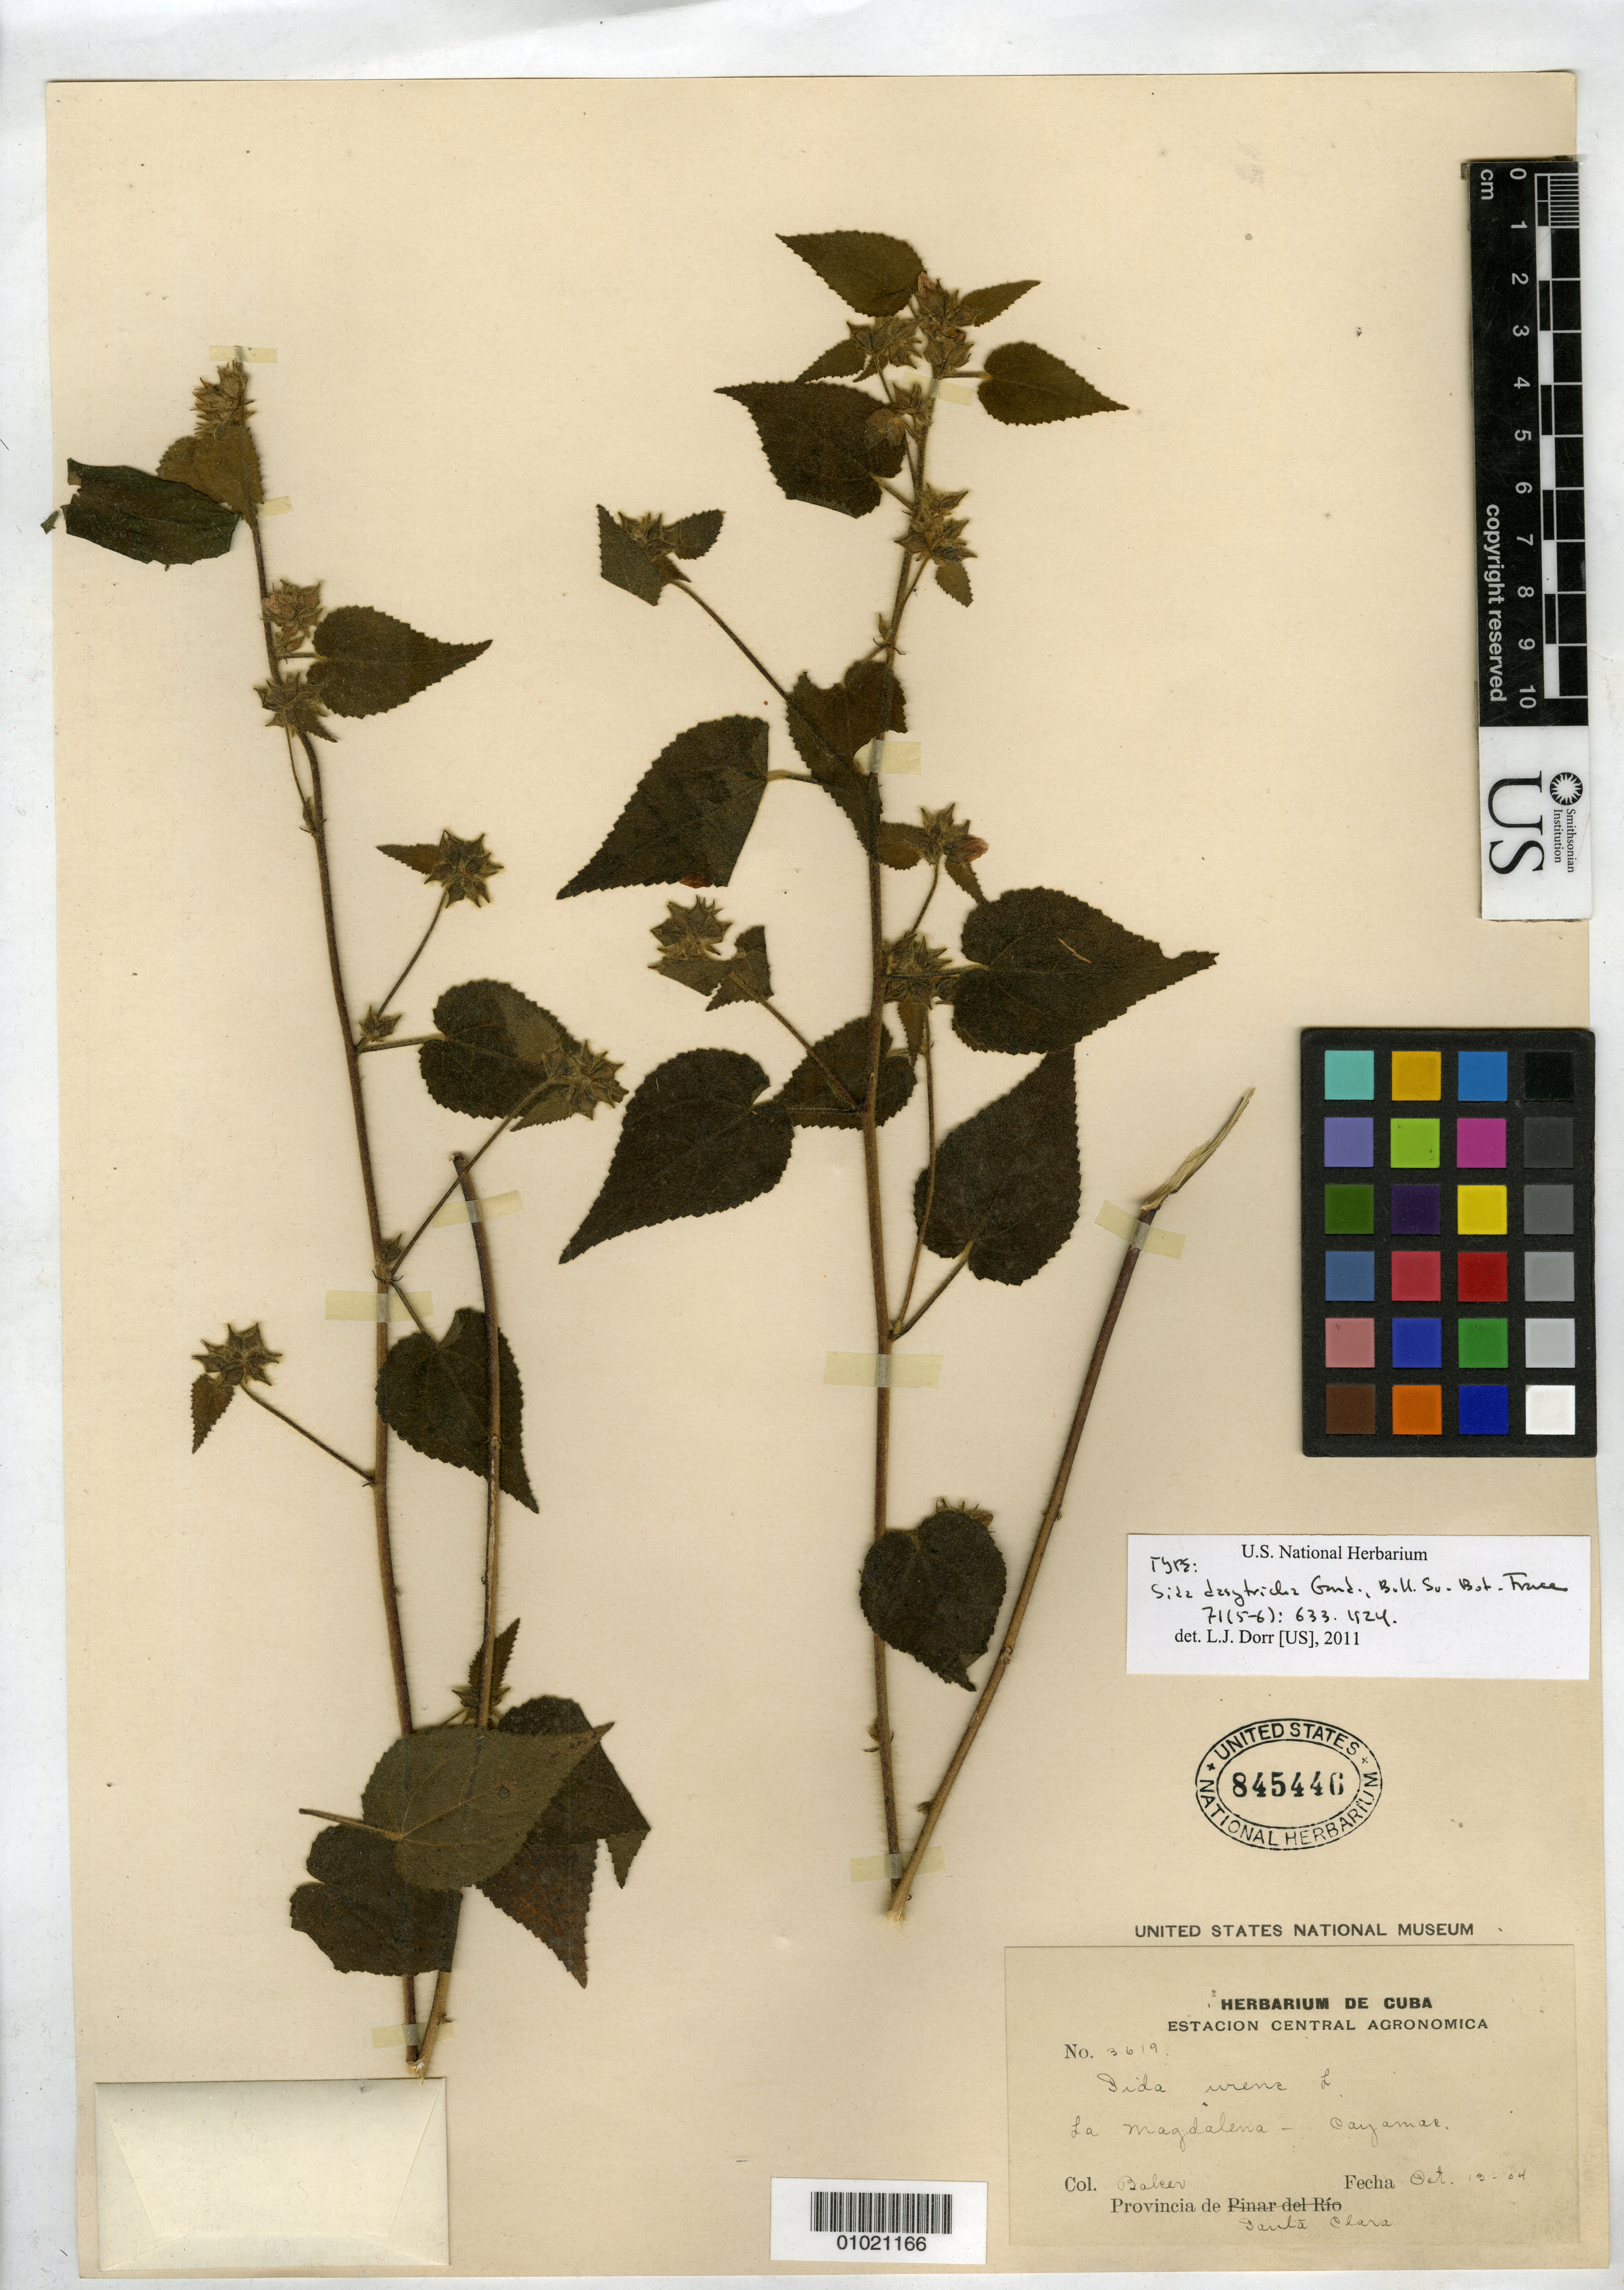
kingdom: Plantae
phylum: Tracheophyta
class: Magnoliopsida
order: Malvales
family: Malvaceae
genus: Sida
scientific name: Sida dasytricha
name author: Gand.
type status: Type Collection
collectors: C. F. Baker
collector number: Herb. Cuba 3619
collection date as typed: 13 Oct 1904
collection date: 1904-10-13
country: Cuba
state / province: Santa Clara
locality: La Magdalena - Cayamas. Provincia de Santa Clara.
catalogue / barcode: US 845446